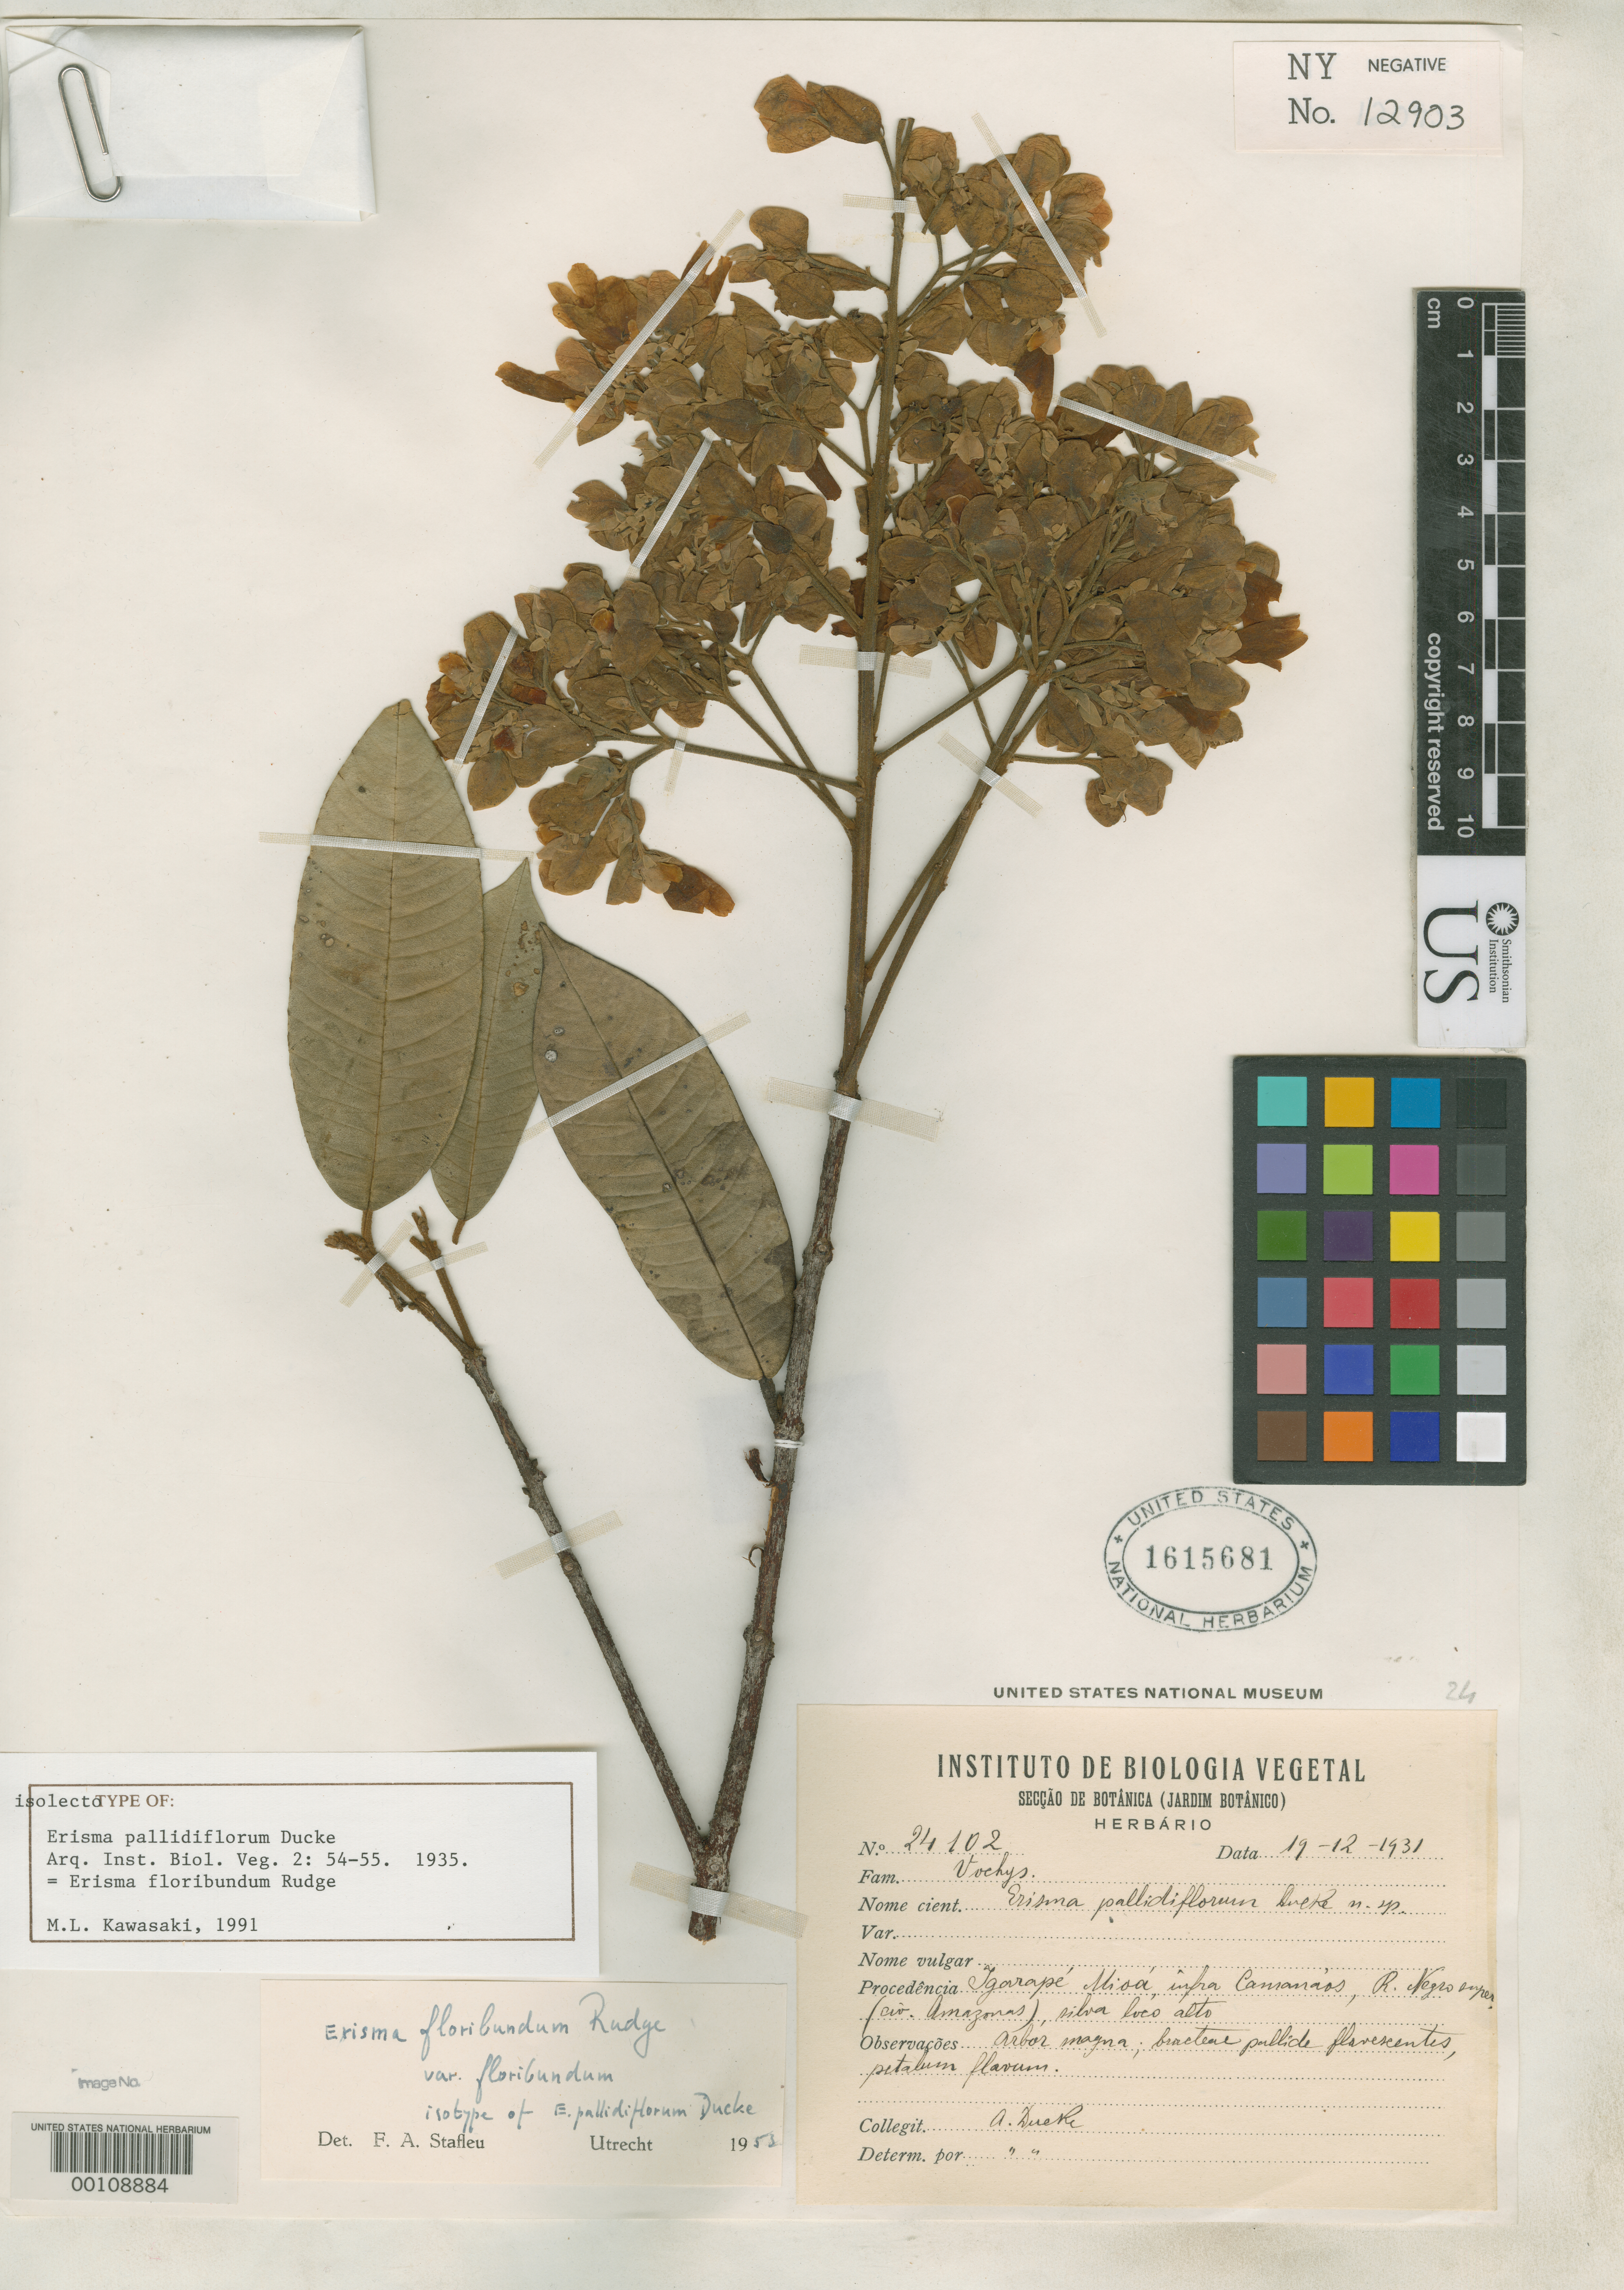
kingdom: Plantae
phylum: Tracheophyta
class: Magnoliopsida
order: Myrtales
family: Vochysiaceae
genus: Erisma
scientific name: Erisma pallidiflorum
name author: Ducke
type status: Isotype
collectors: A. Ducke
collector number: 24102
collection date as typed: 19 Dec 1931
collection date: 1931-12-19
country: Brazil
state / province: Amazonas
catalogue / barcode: US 1615681